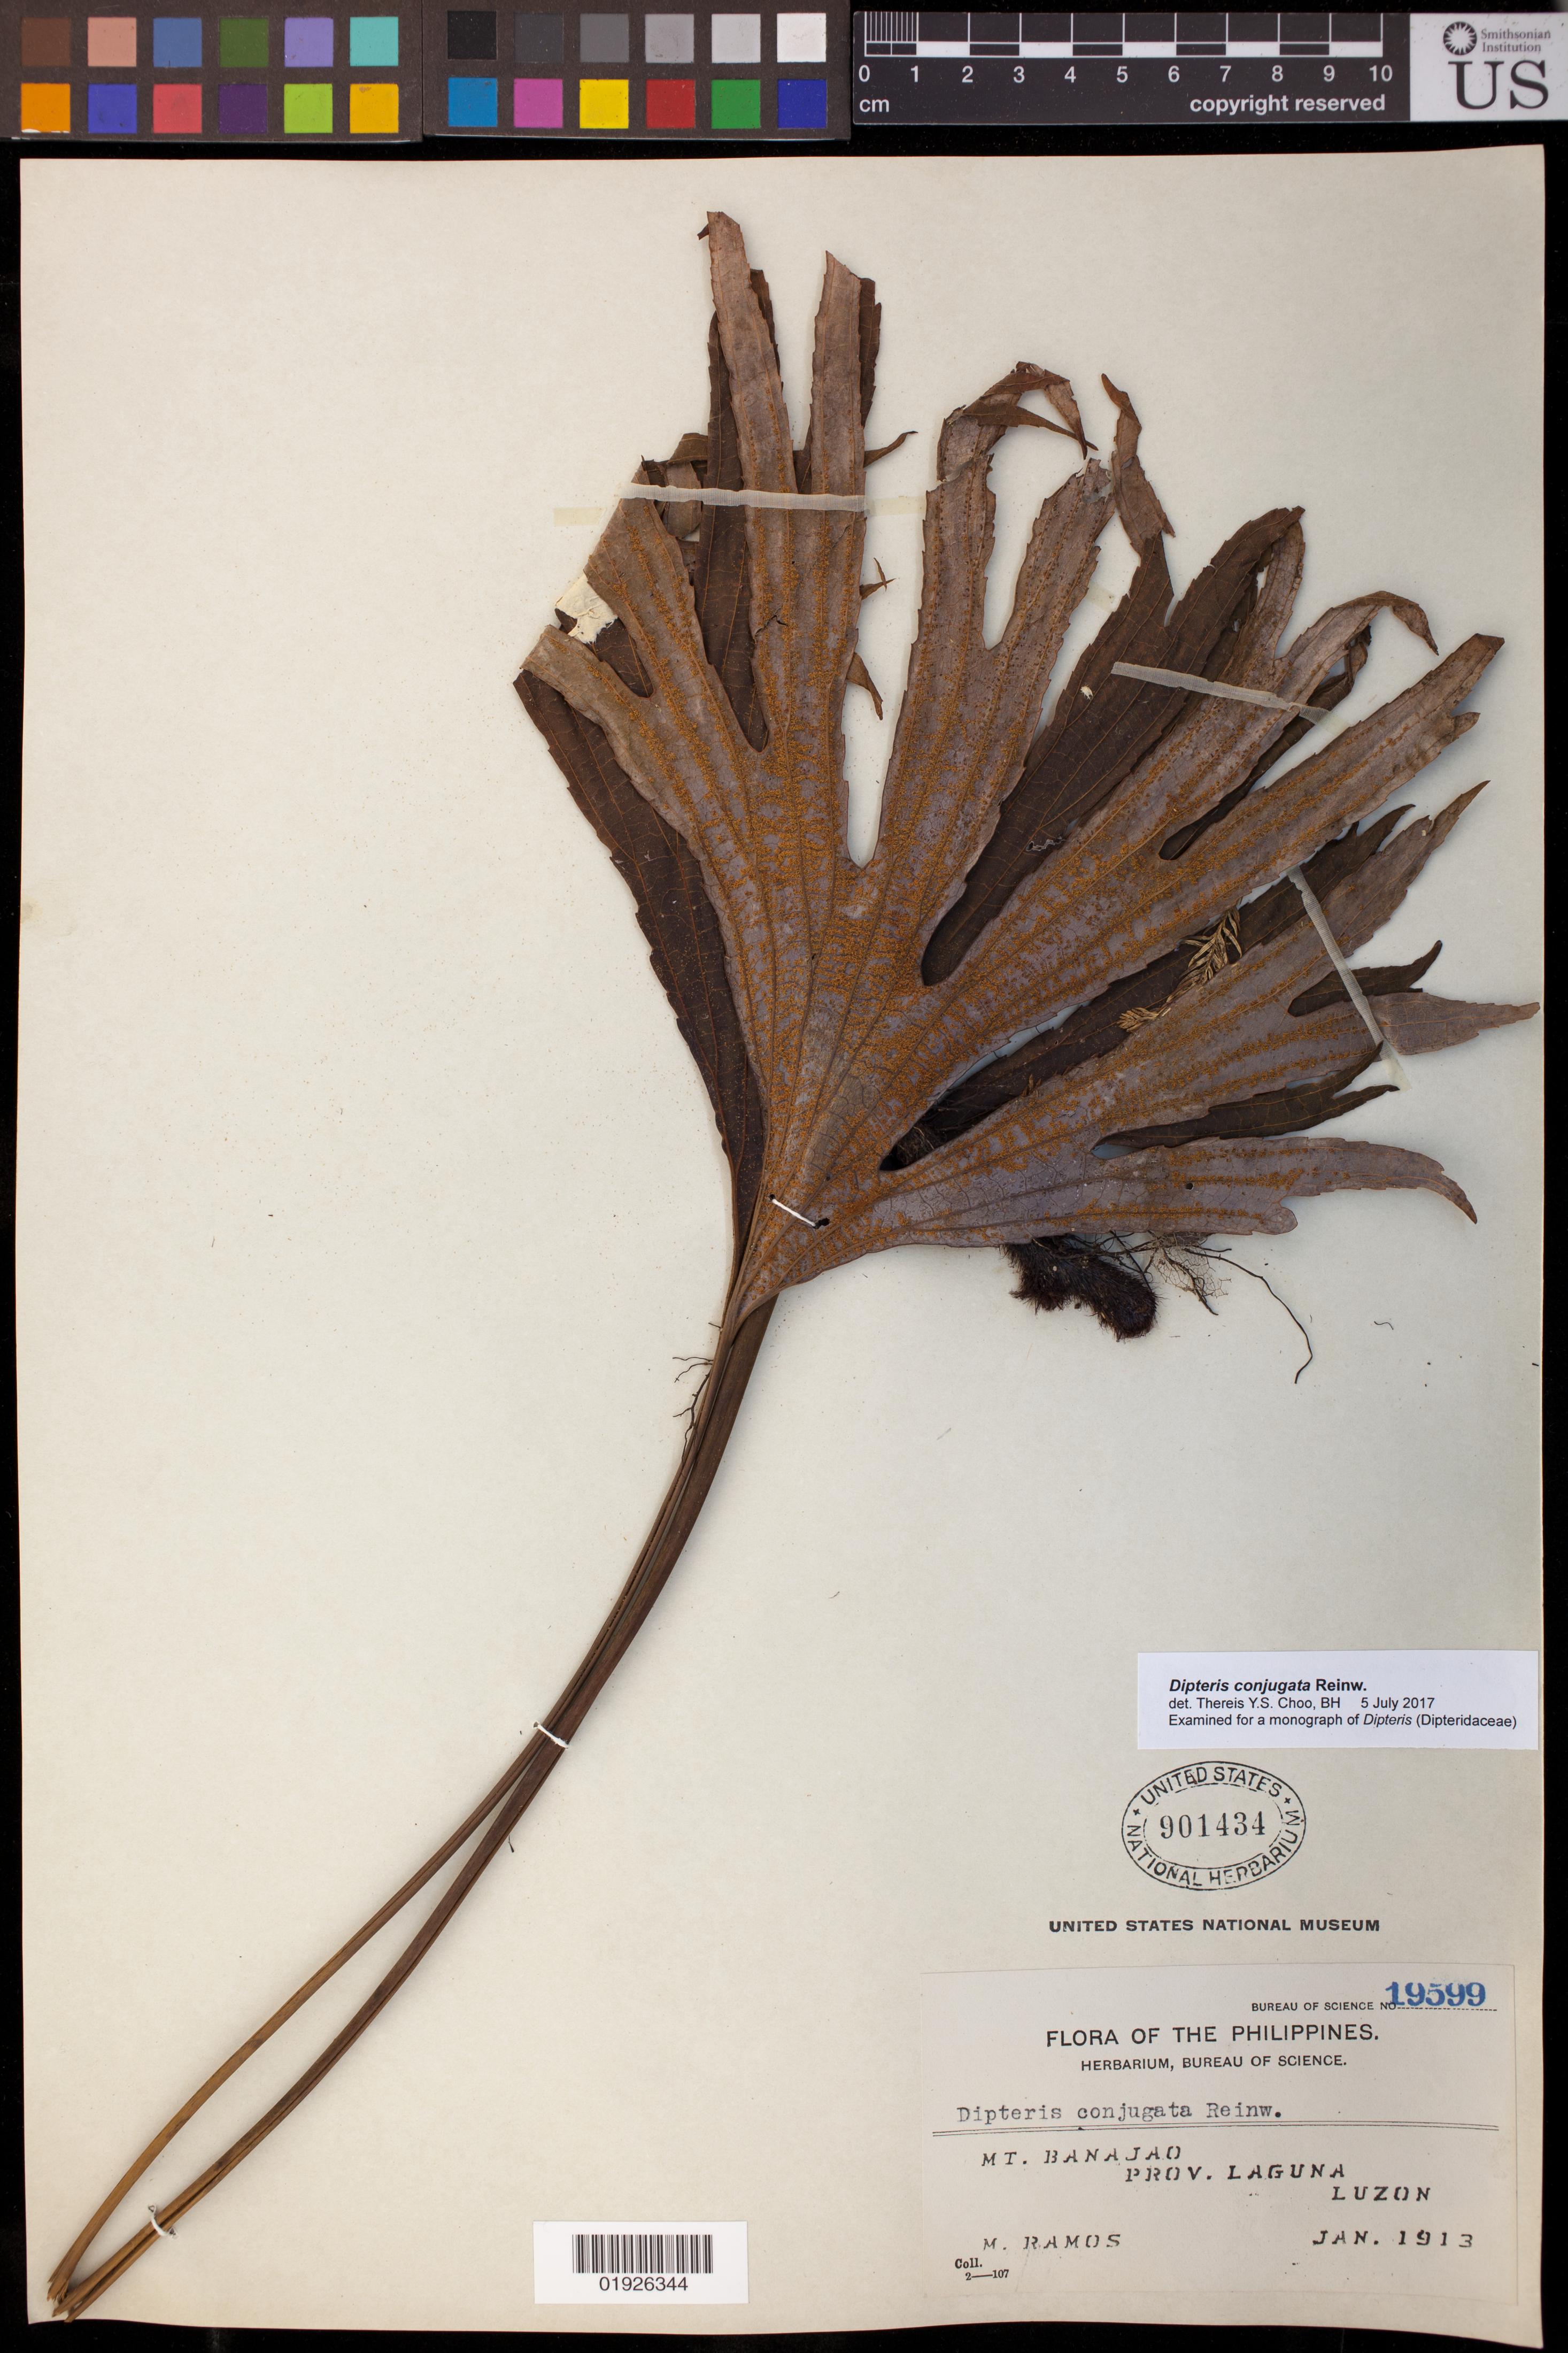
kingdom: Plantae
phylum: Tracheophyta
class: Polypodiopsida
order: Gleicheniales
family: Dipteridaceae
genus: Dipteris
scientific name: Dipteris conjugata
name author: Reinw.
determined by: Choo, Thereis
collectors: M. Ramos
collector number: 19599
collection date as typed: Jan 1913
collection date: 1913-01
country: Philippines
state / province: Calabarzon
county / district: Laguna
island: Luzon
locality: Mt. Banajao.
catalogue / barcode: US 901434